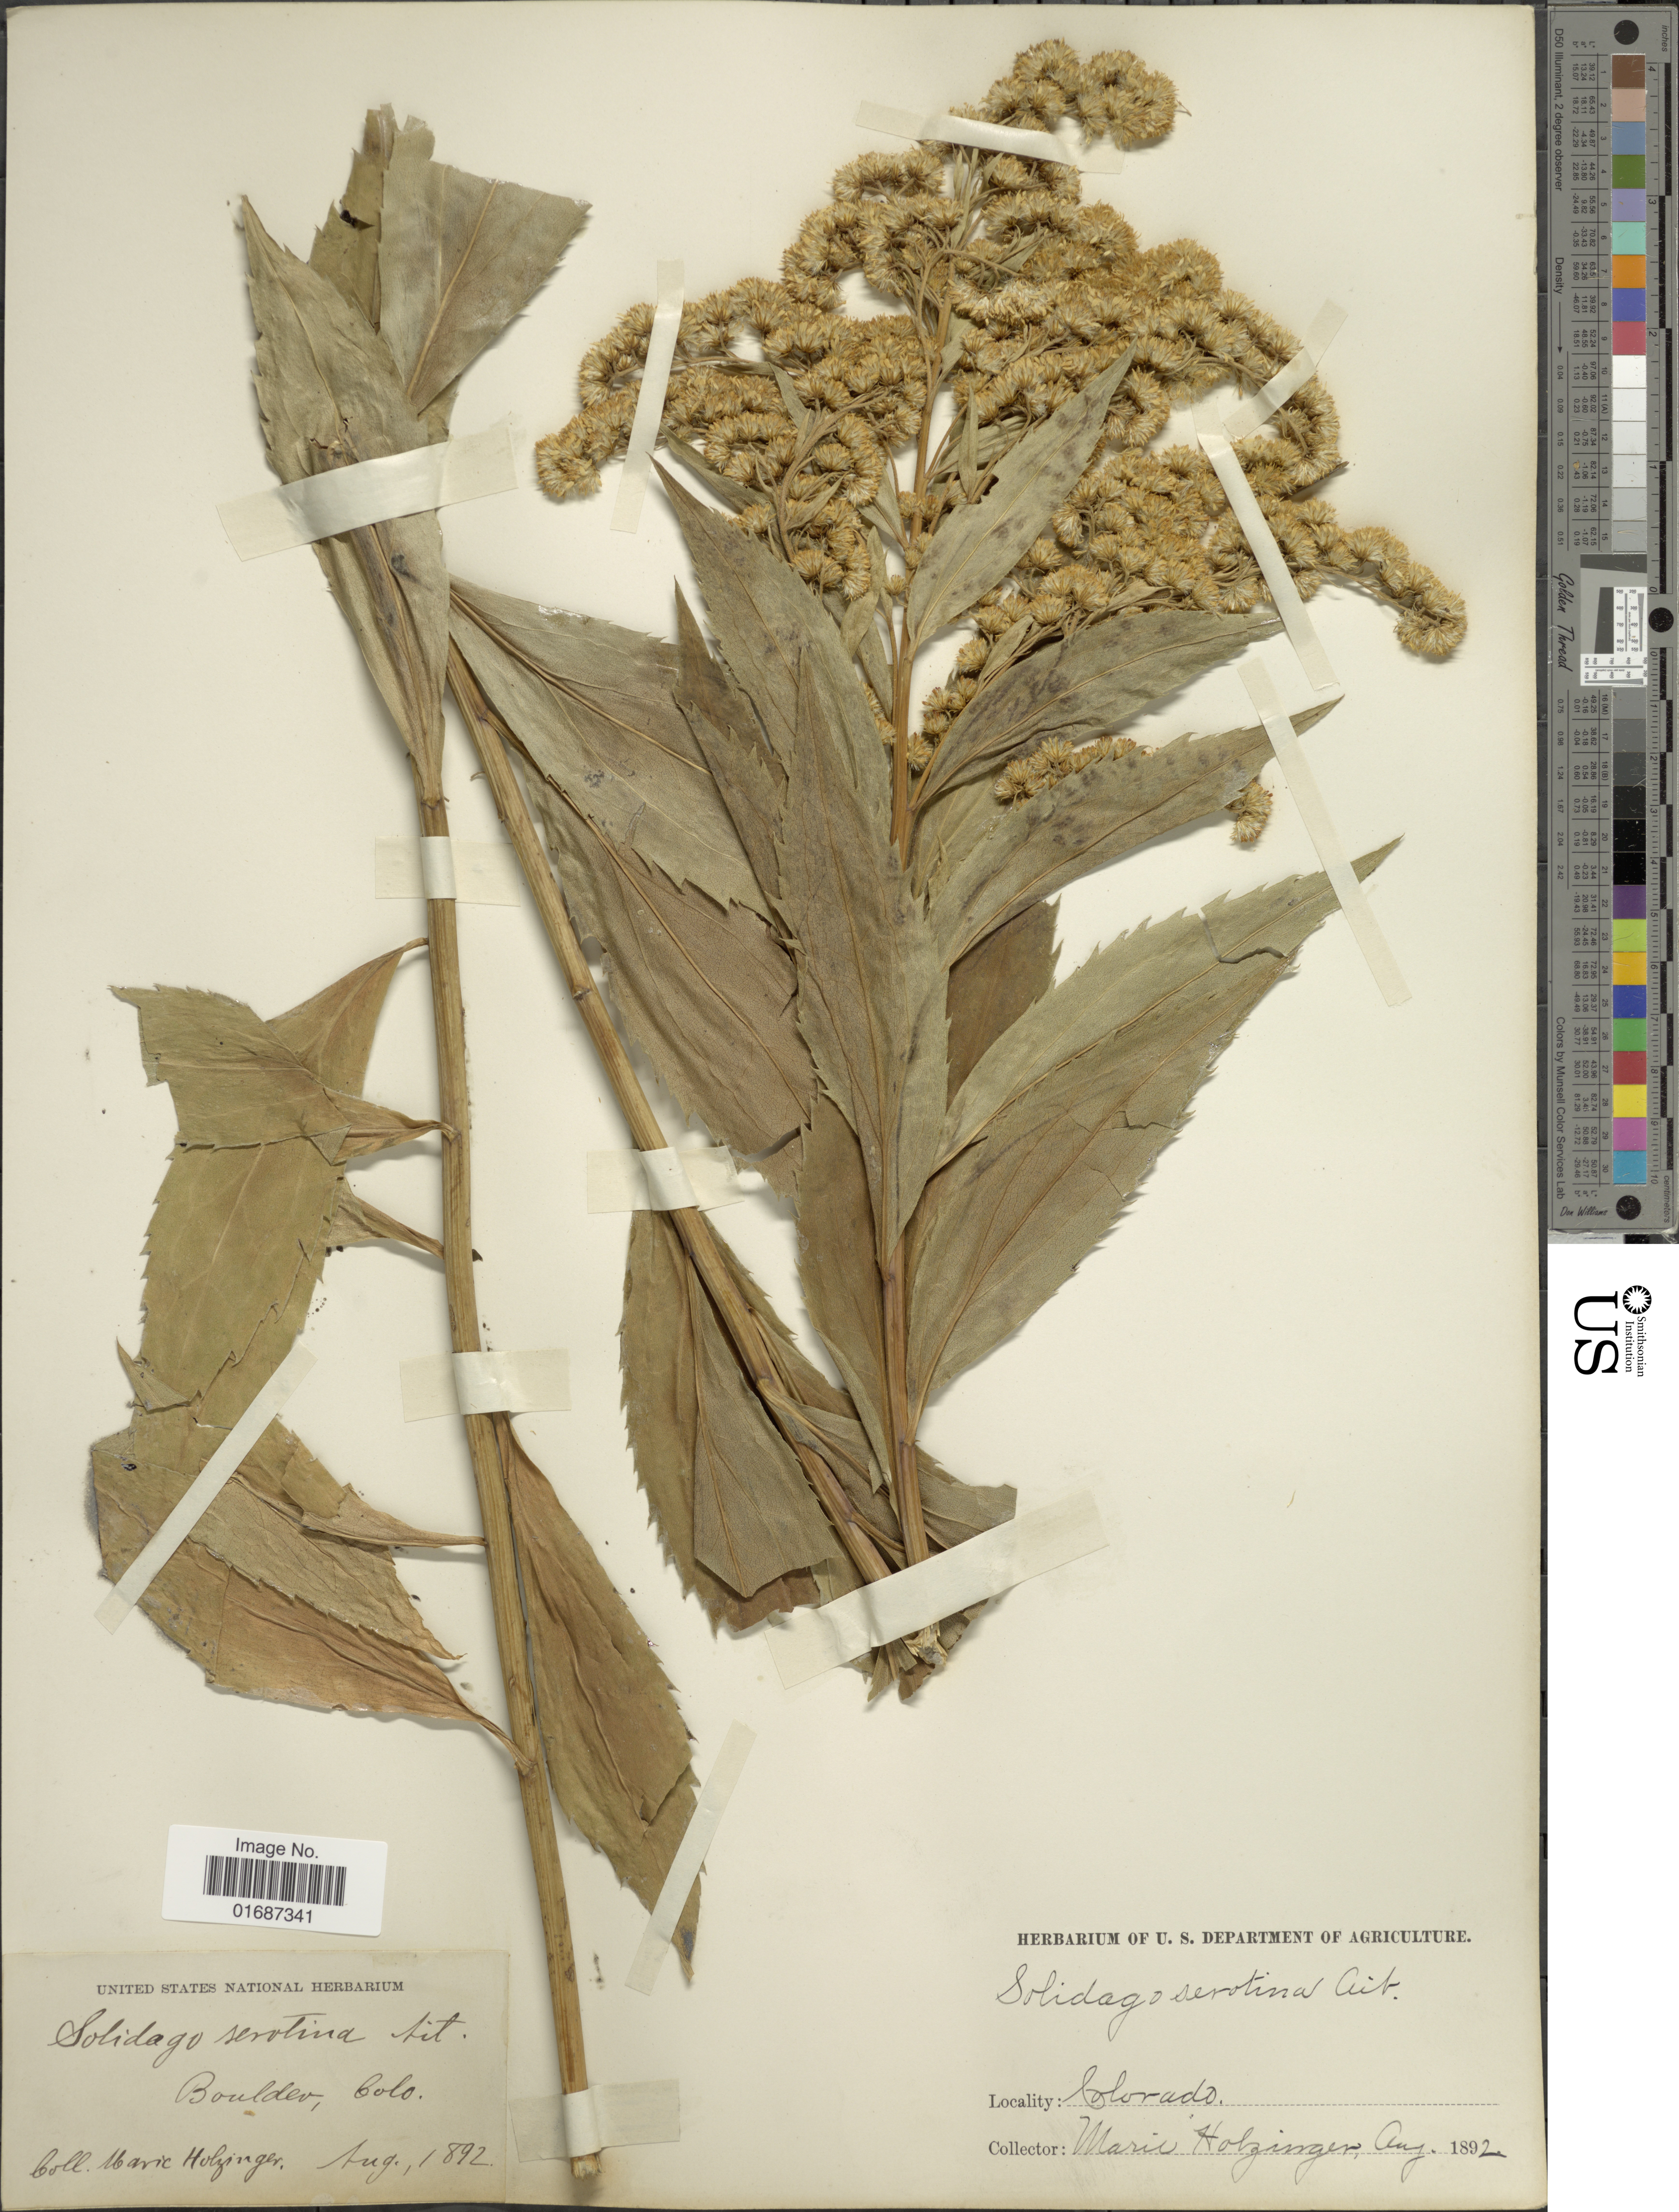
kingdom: Plantae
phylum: Tracheophyta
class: Magnoliopsida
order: Asterales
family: Asteraceae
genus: Solidago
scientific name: Solidago gigantea var. leiophylla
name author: Fernald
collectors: M. Holzinger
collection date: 1892-08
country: United States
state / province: Colorado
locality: Boulder